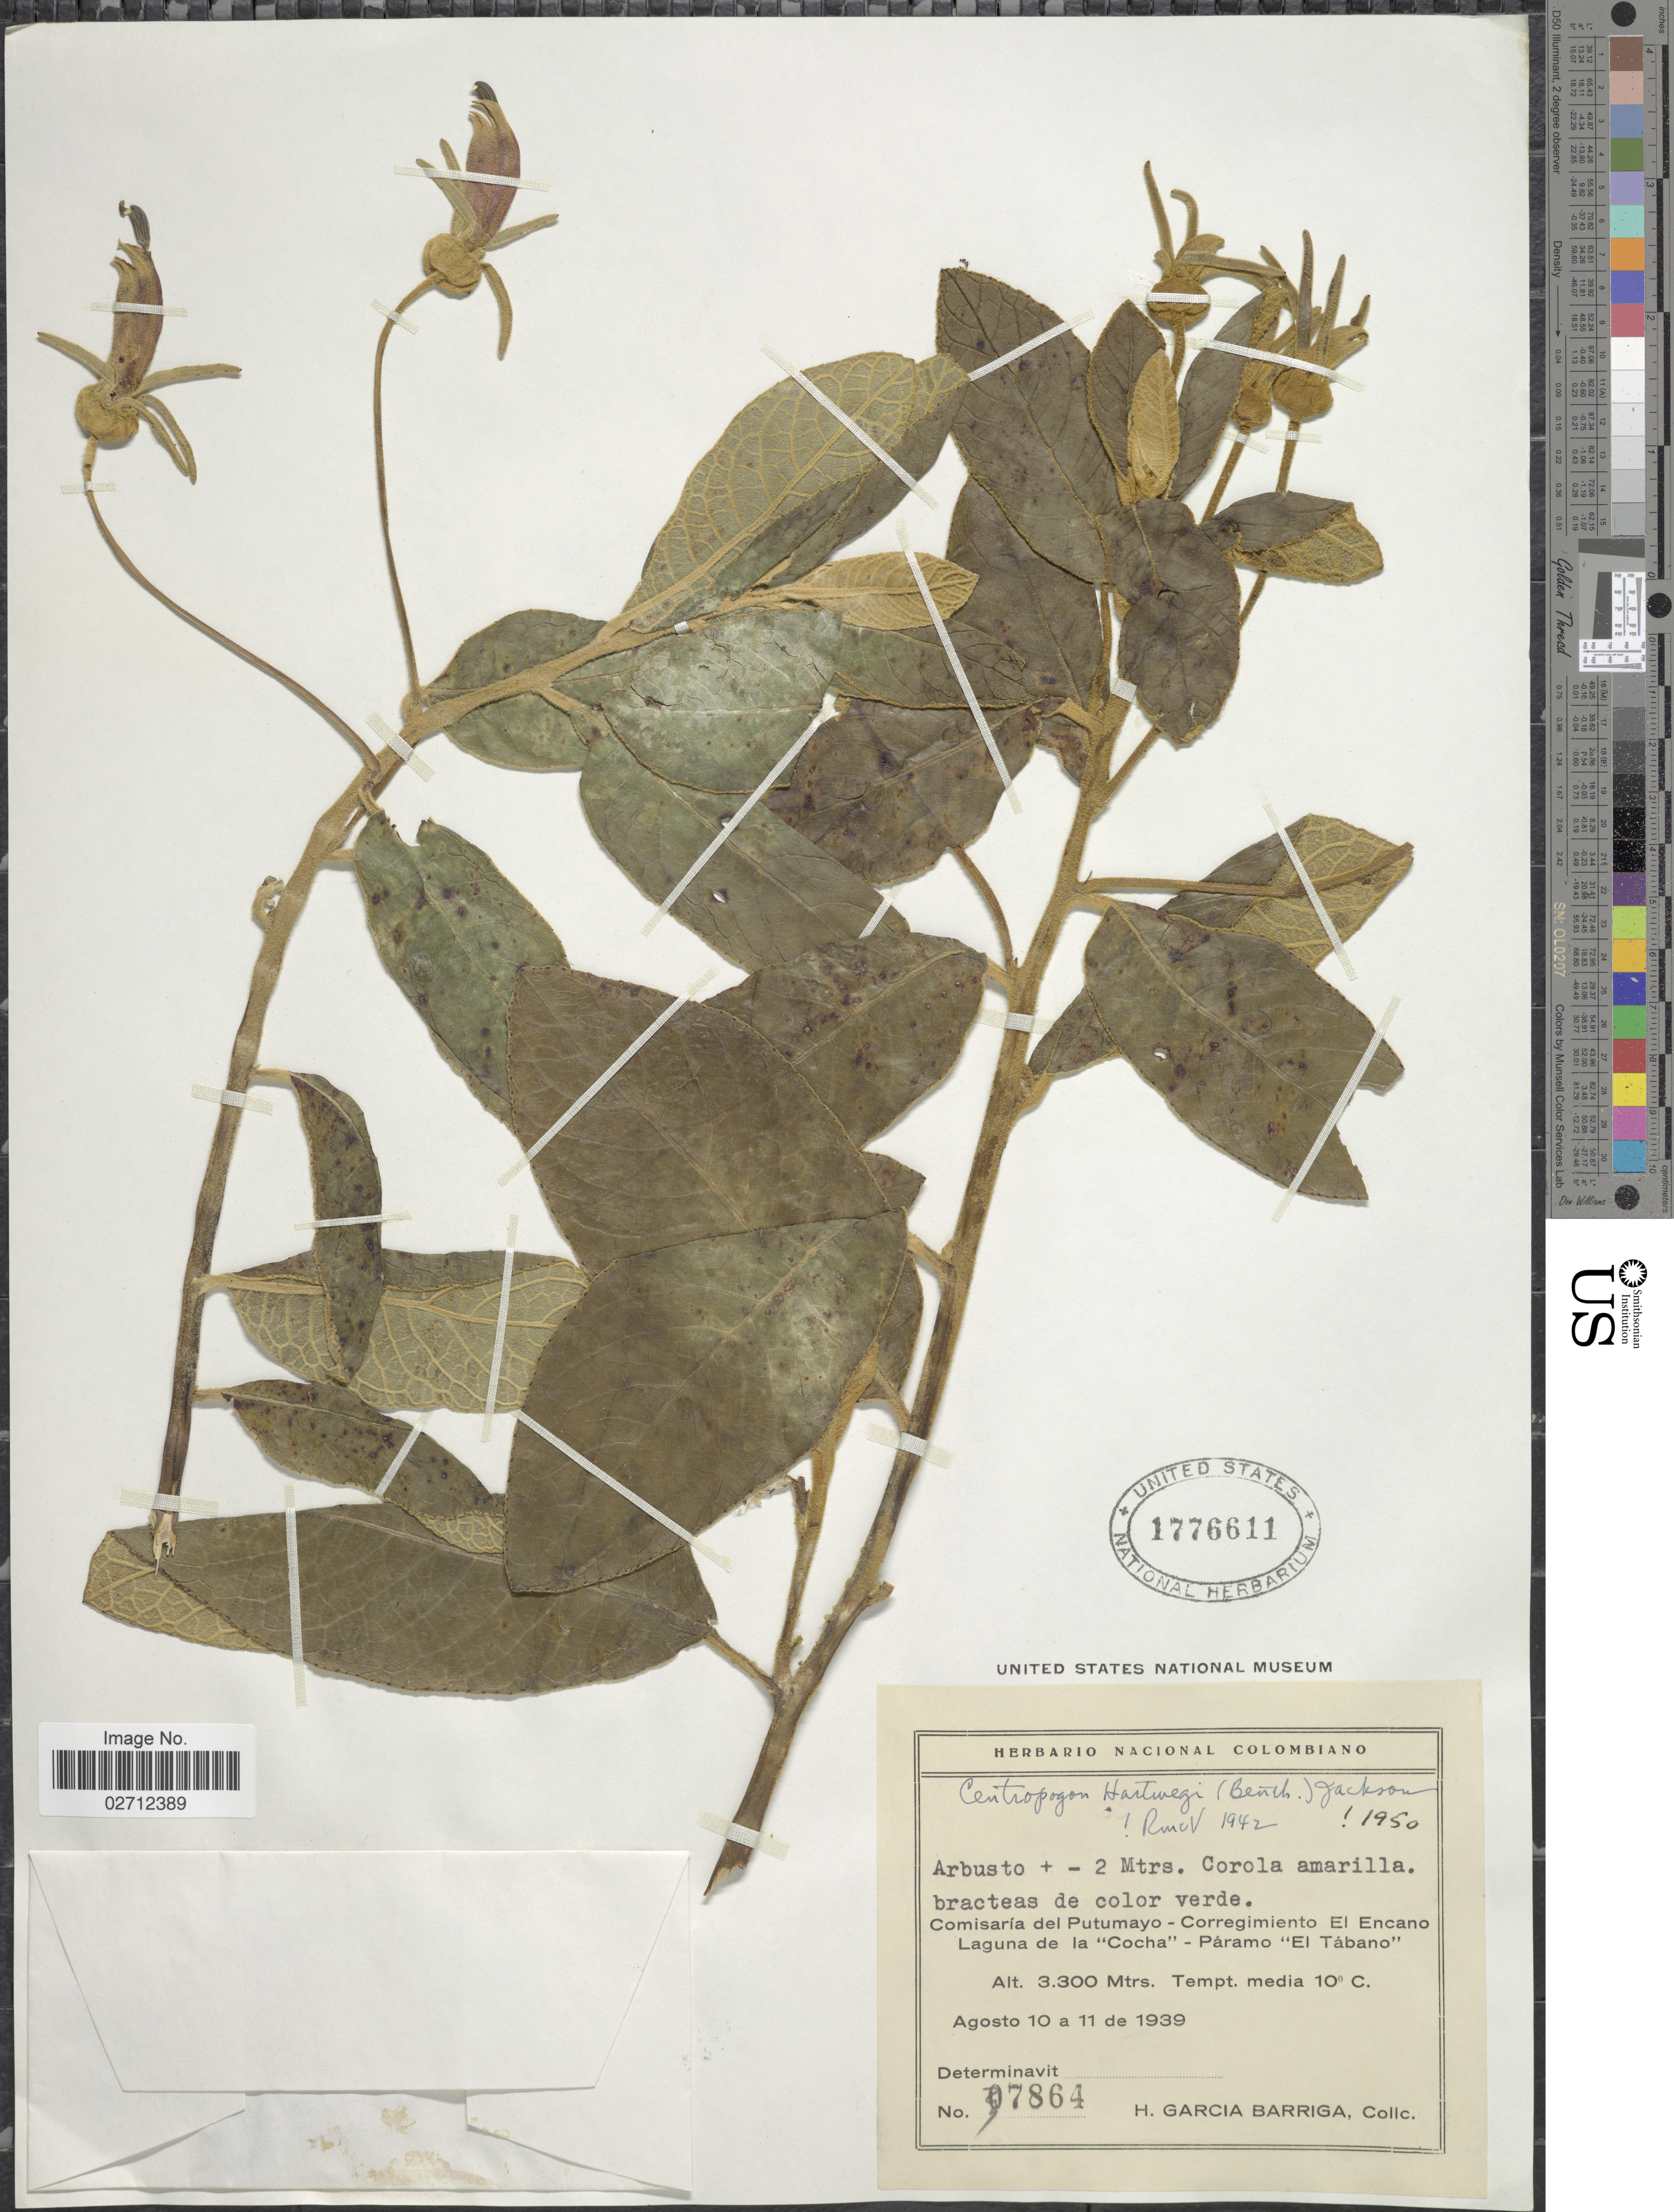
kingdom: Plantae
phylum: Tracheophyta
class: Magnoliopsida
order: Asterales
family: Campanulaceae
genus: Centropogon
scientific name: Centropogon hartwegii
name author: (Benth.) Benth. & Hook. f. ex B.D. Jacks.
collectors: H. García Barriga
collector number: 7864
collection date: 1939-08-10/1939-08-11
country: Colombia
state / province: Putumayo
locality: Comisaría del Putumayo - Corregimiento El Encano Laguna de la 'Cocha' - Páramo 'El Tábano'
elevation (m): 3300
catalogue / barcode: US 1776611